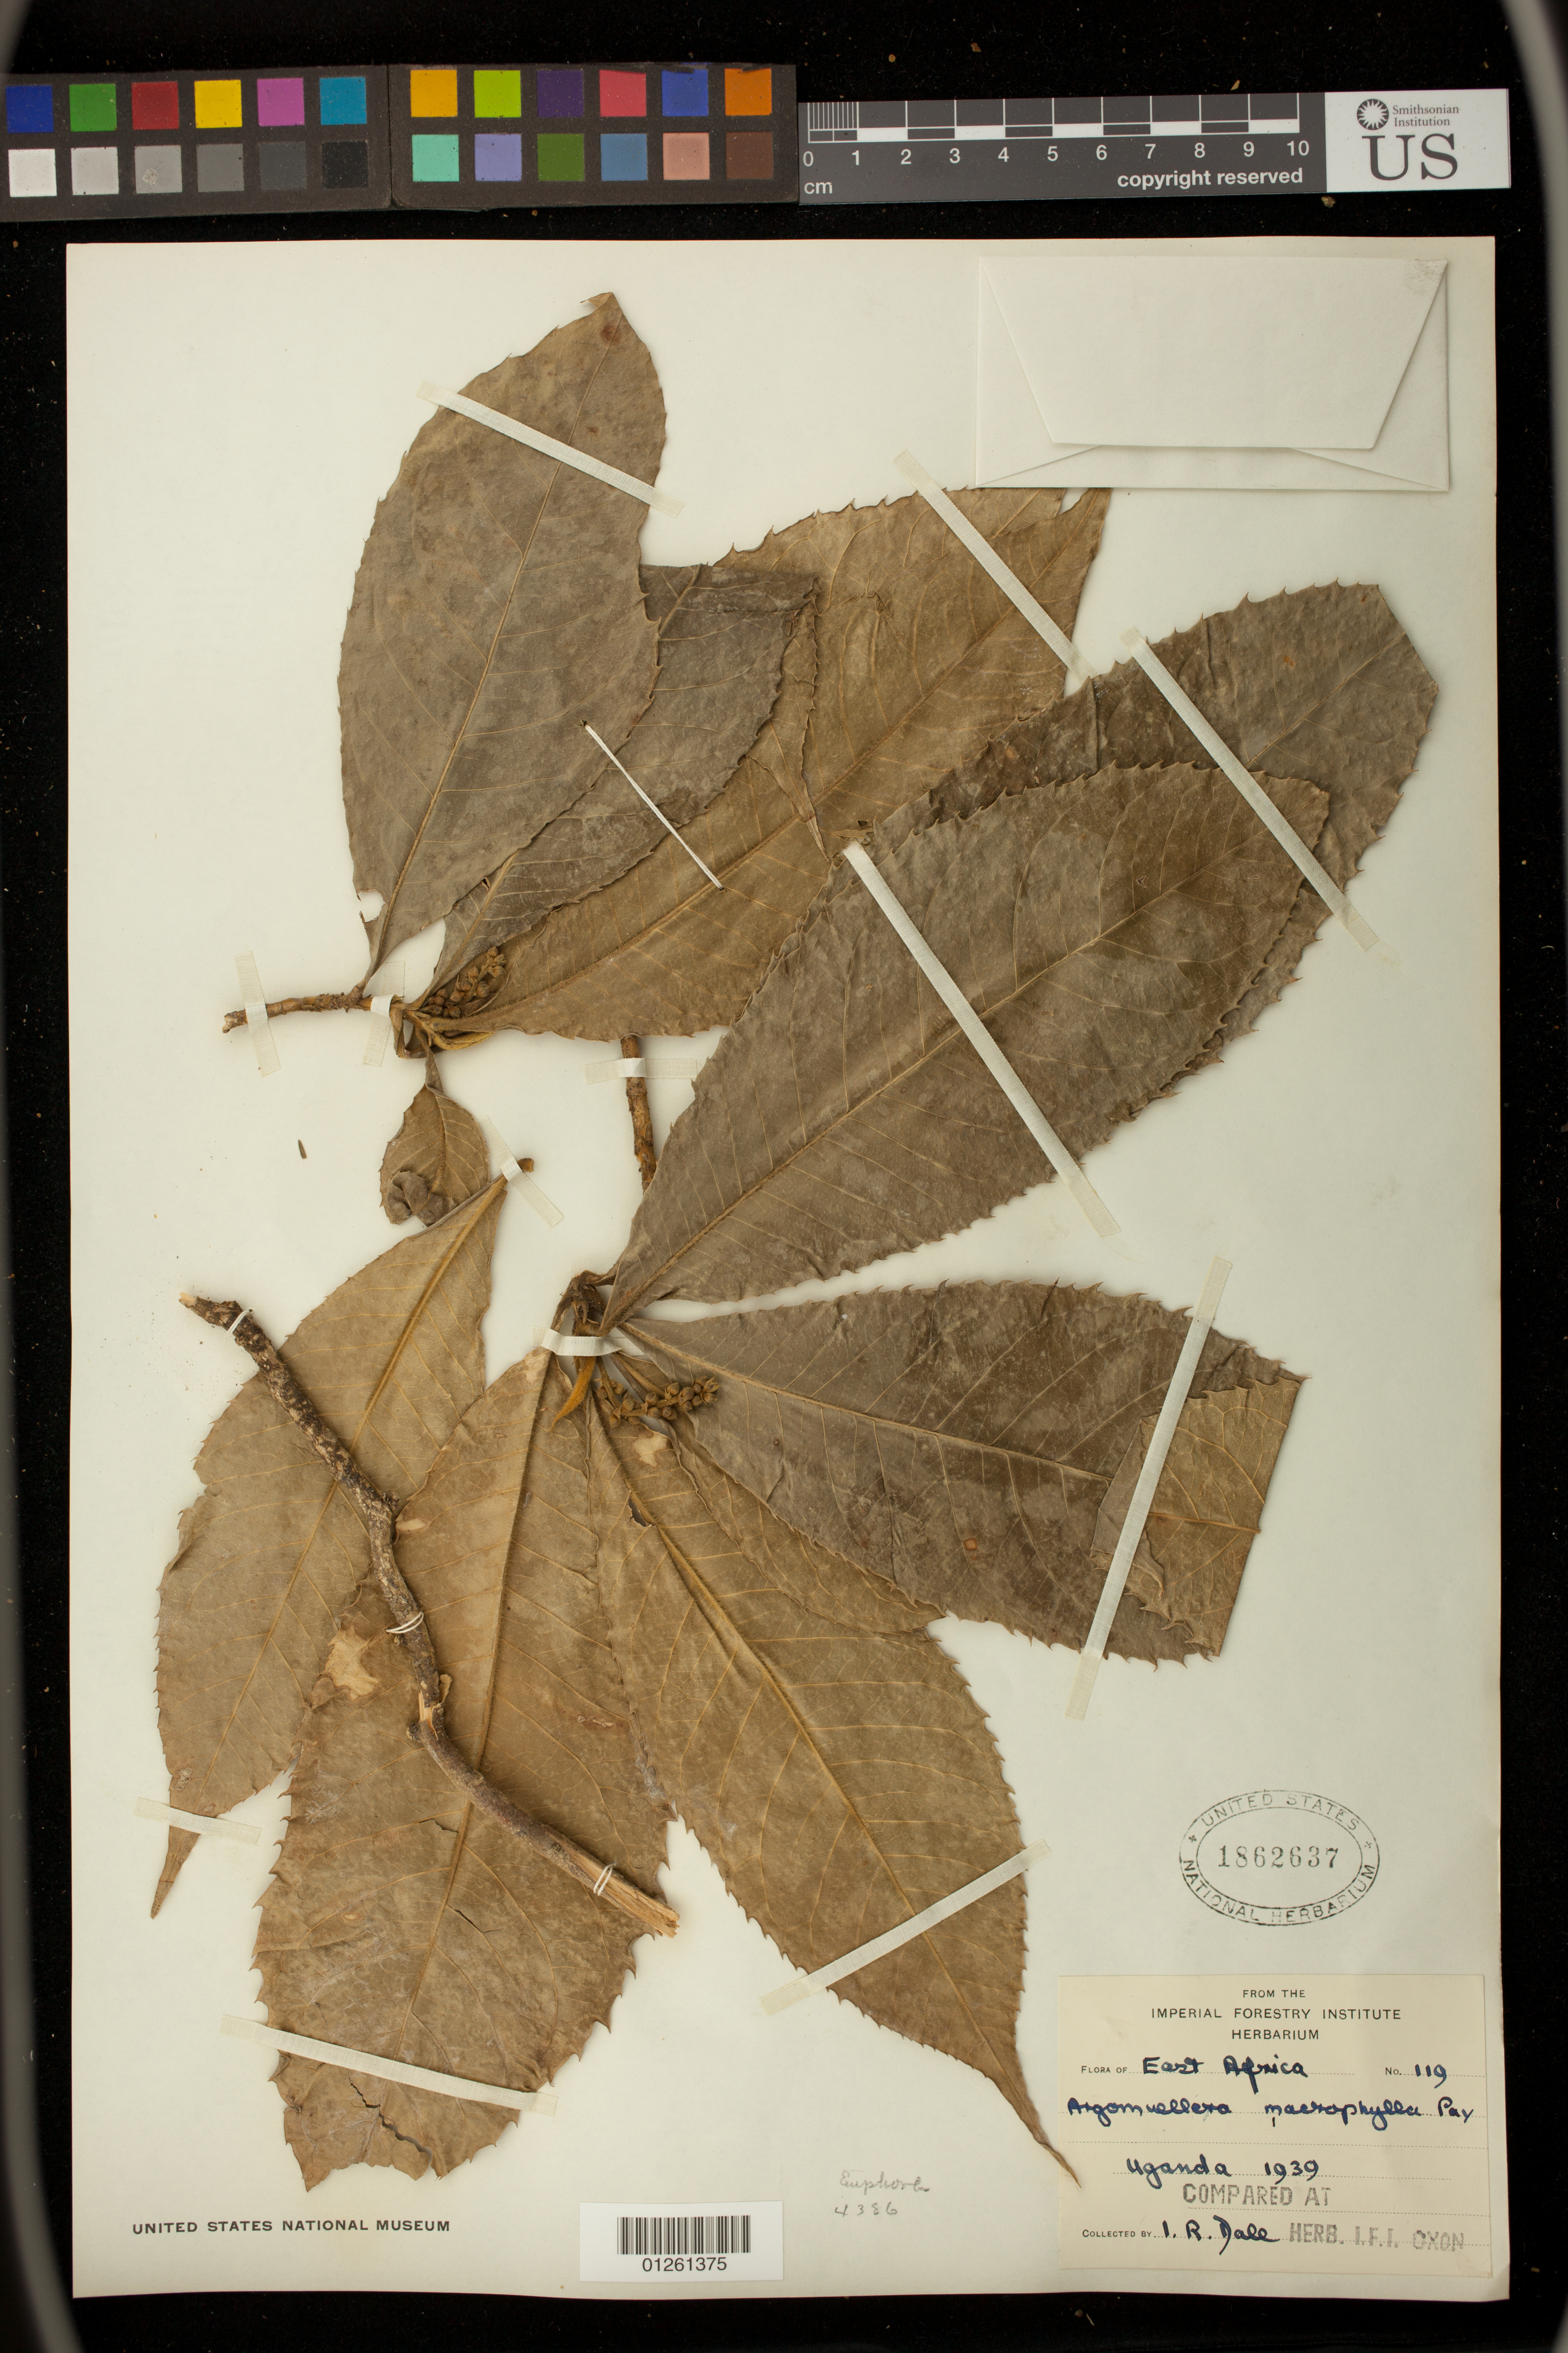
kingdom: Plantae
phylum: Tracheophyta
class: Magnoliopsida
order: Malpighiales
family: Euphorbiaceae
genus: Argomuellera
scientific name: Argomuellera macrophylla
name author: Pax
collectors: I. Dale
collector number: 119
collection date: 1939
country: Uganda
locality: East Africa.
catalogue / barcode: US 1862637